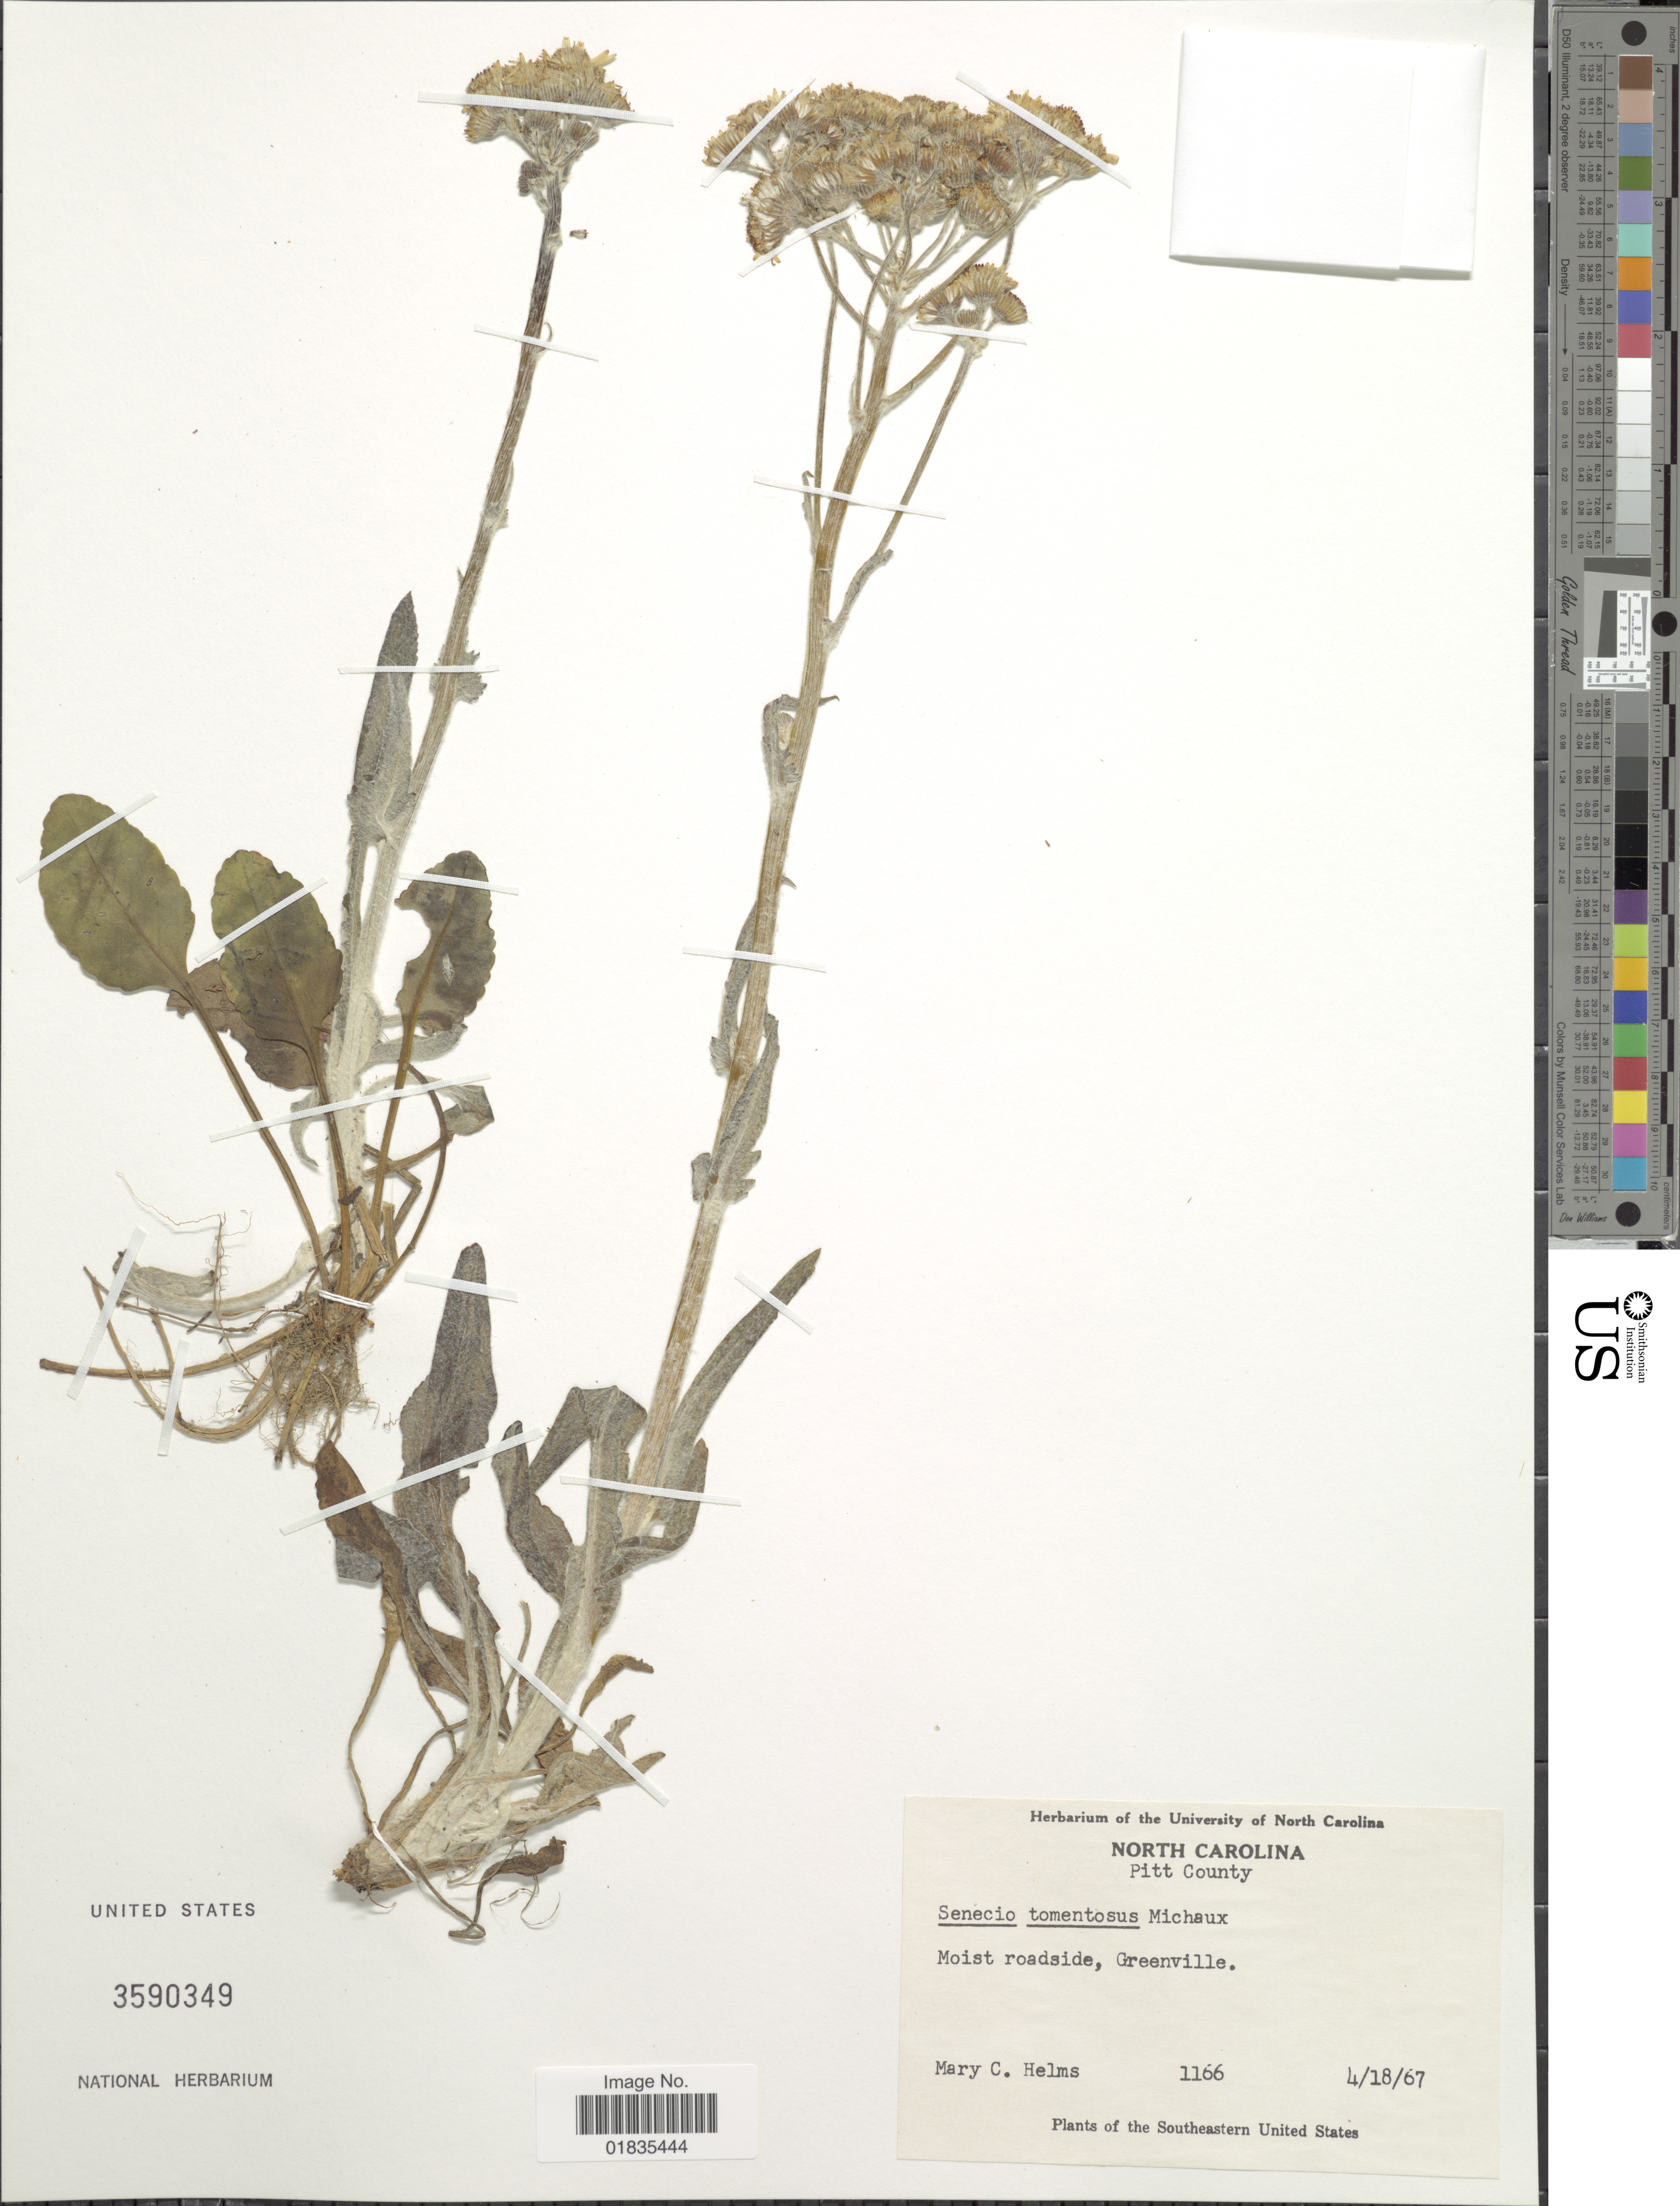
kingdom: Plantae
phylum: Tracheophyta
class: Magnoliopsida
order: Asterales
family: Asteraceae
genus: Senecio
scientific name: Senecio tomentosus Michx. nom. illeg. homonym. post.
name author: Michx.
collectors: M. Helms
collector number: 1166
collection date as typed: Transcribed d/m/y: 18/4/67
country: United States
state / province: North Carolina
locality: Moist roadside, Greenville, Pitt County.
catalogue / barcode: US 3590349